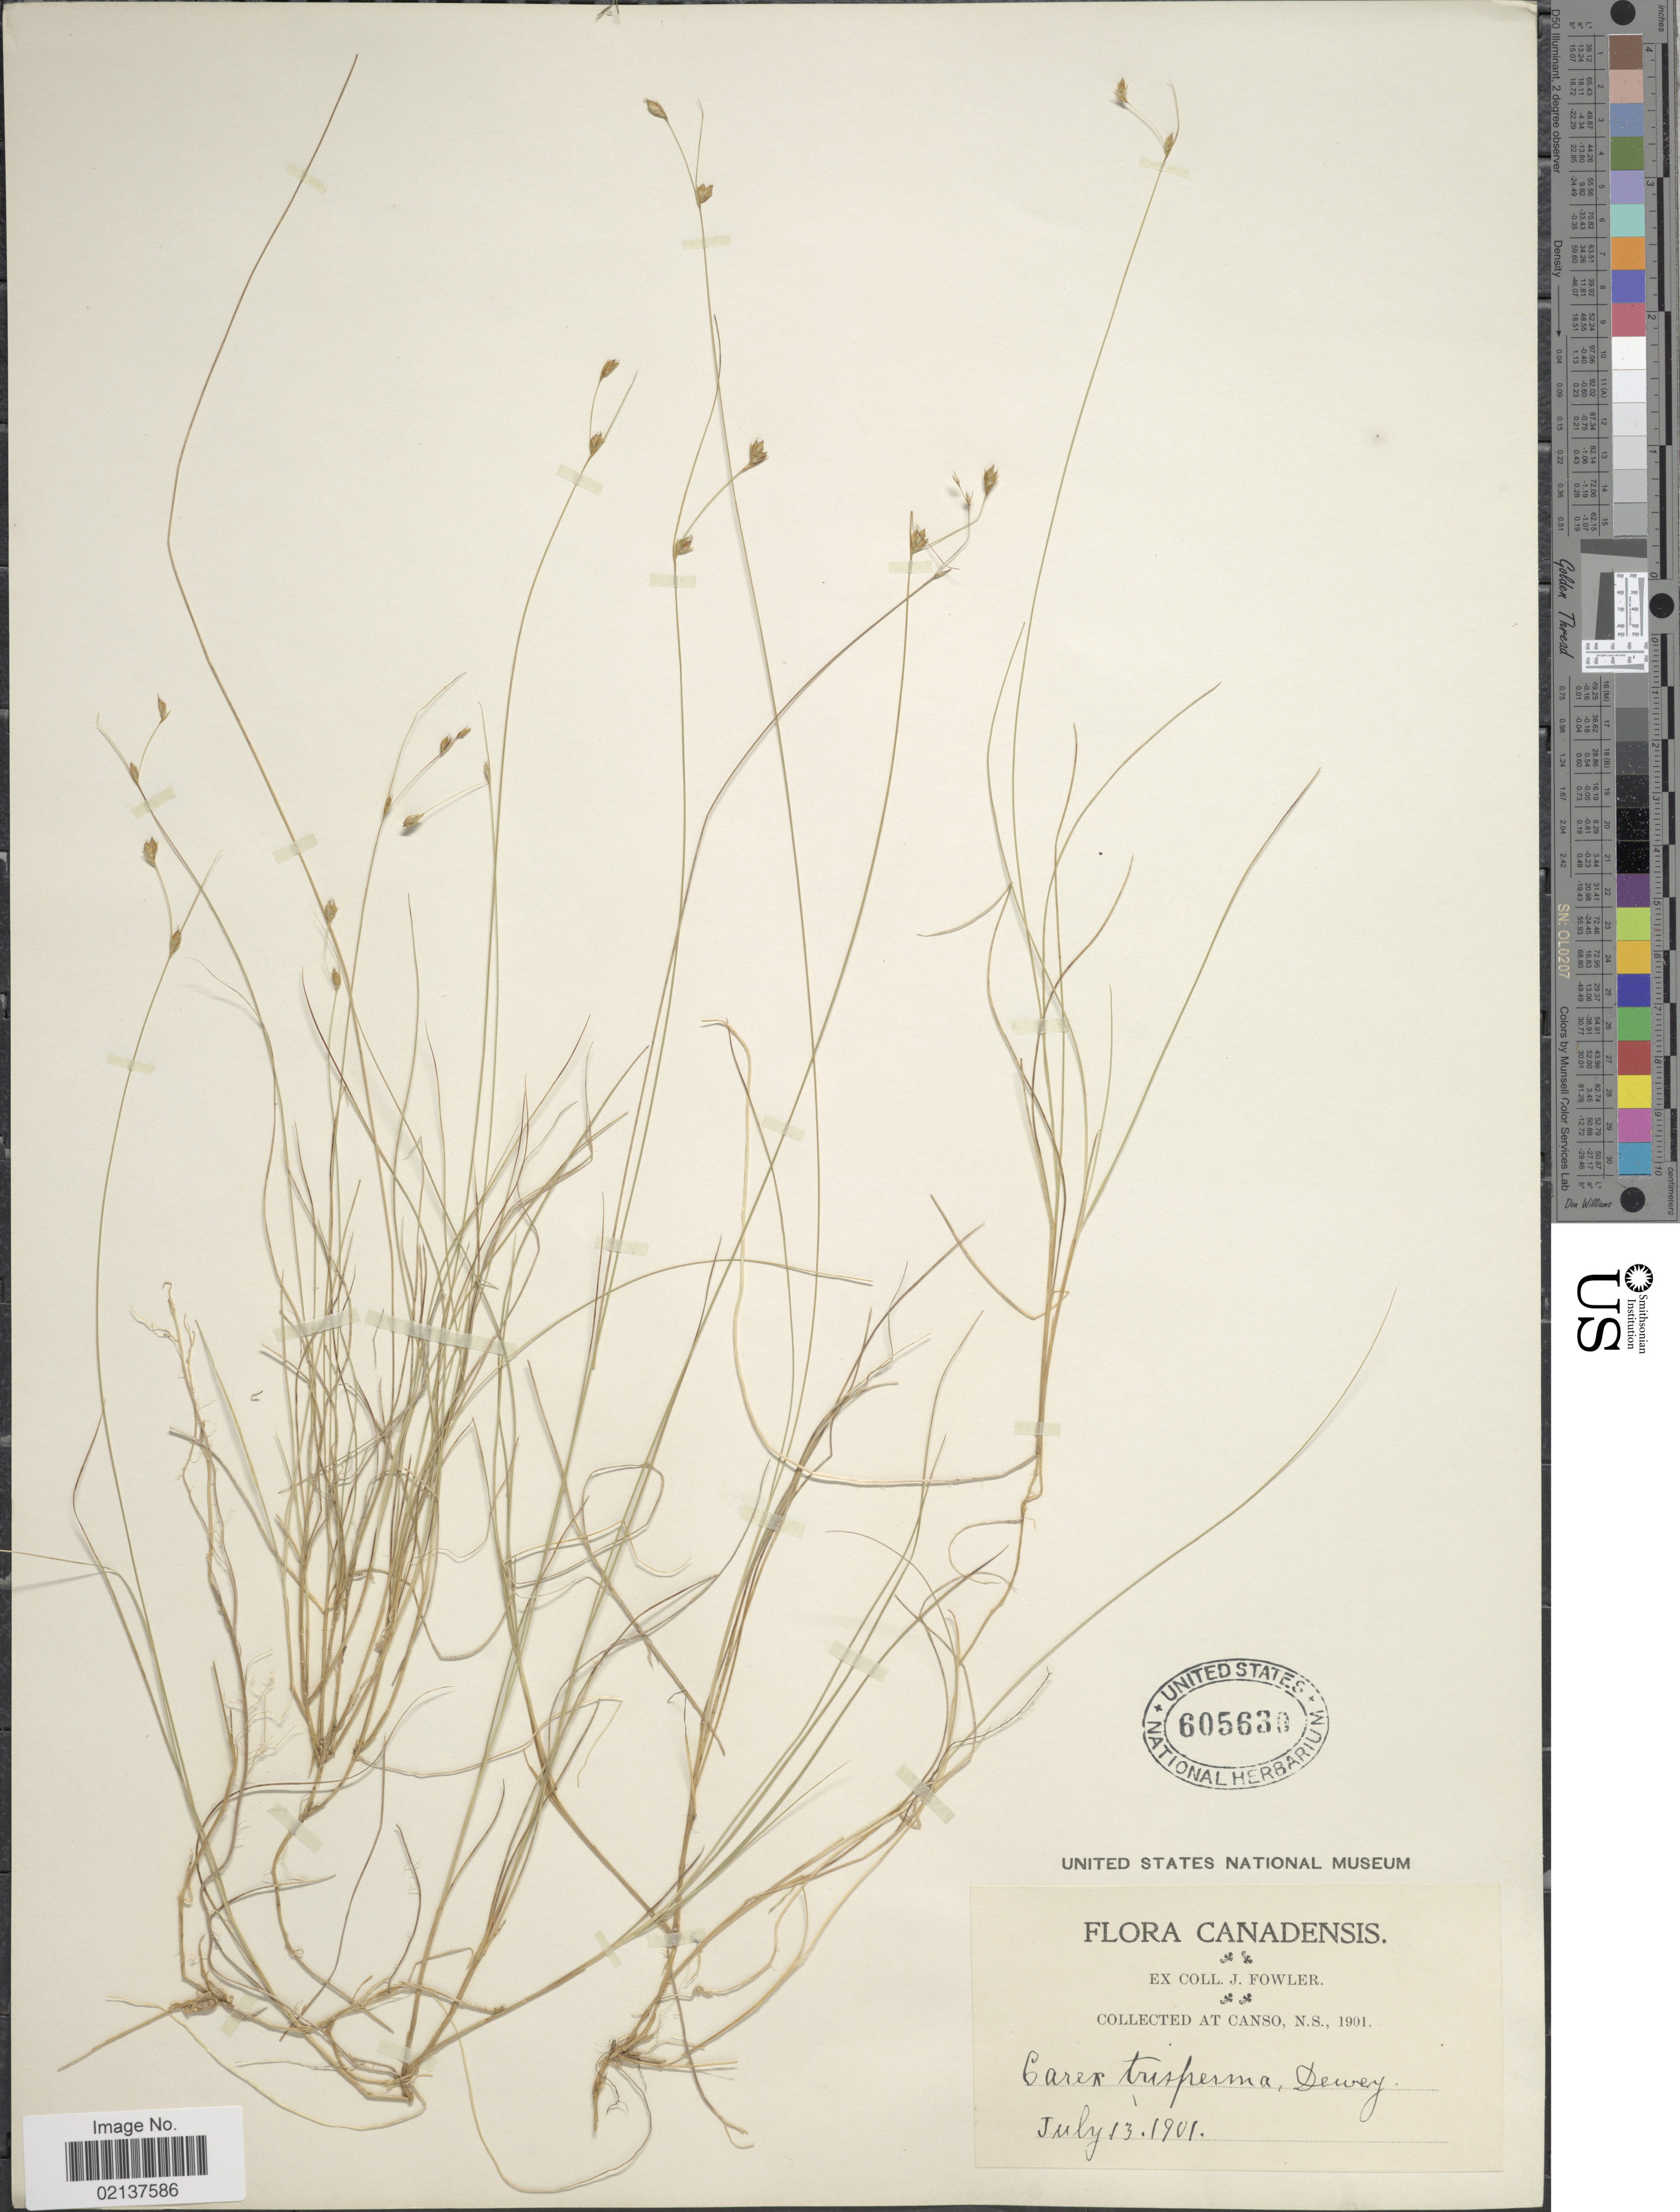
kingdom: Plantae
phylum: Tracheophyta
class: Liliopsida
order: Poales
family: Cyperaceae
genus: Carex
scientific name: Carex trisperma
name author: Dewey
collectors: J. P. Fowler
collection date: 1901-07-13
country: Canada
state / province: Nova Scotia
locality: Canso, N.S.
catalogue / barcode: US 605630